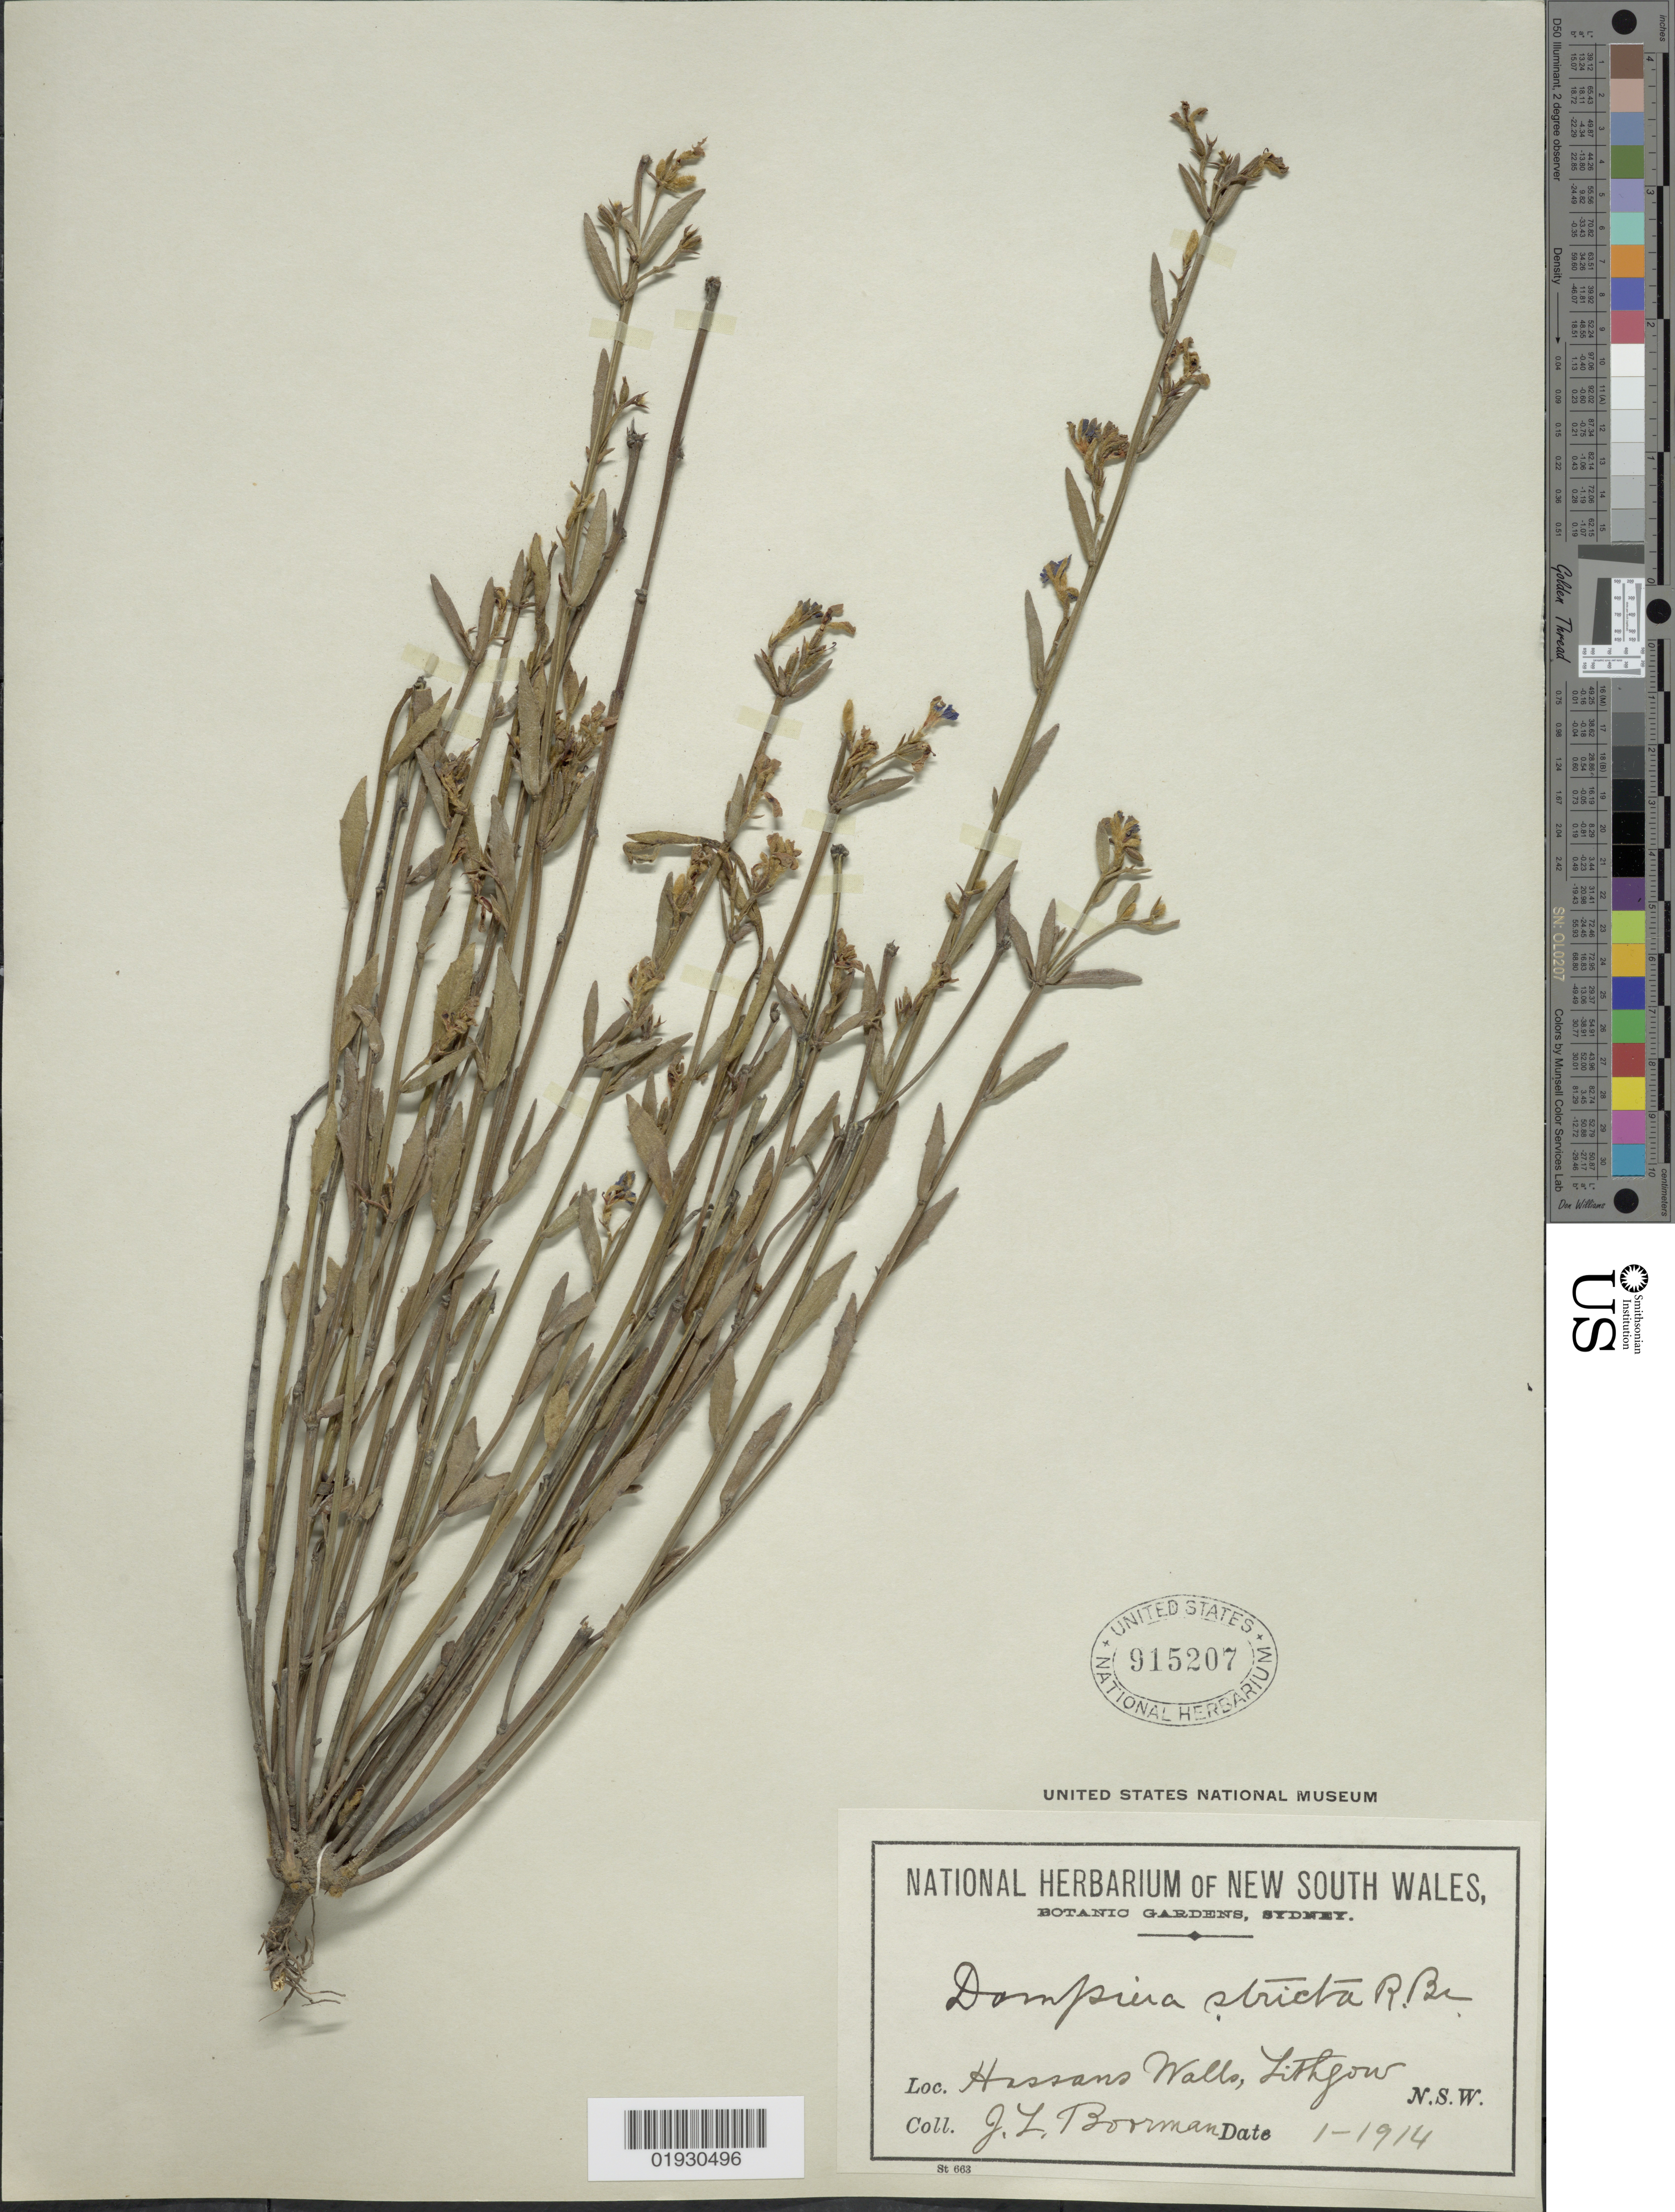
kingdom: Plantae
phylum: Tracheophyta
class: Magnoliopsida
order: Asterales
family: Goodeniaceae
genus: Dampiera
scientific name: Dampiera stricta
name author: (Sm.) R. Br.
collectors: J. Boorman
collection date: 1914-01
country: Australia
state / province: New South Wales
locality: Hassans Walls, Lithgow.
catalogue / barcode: US 915207